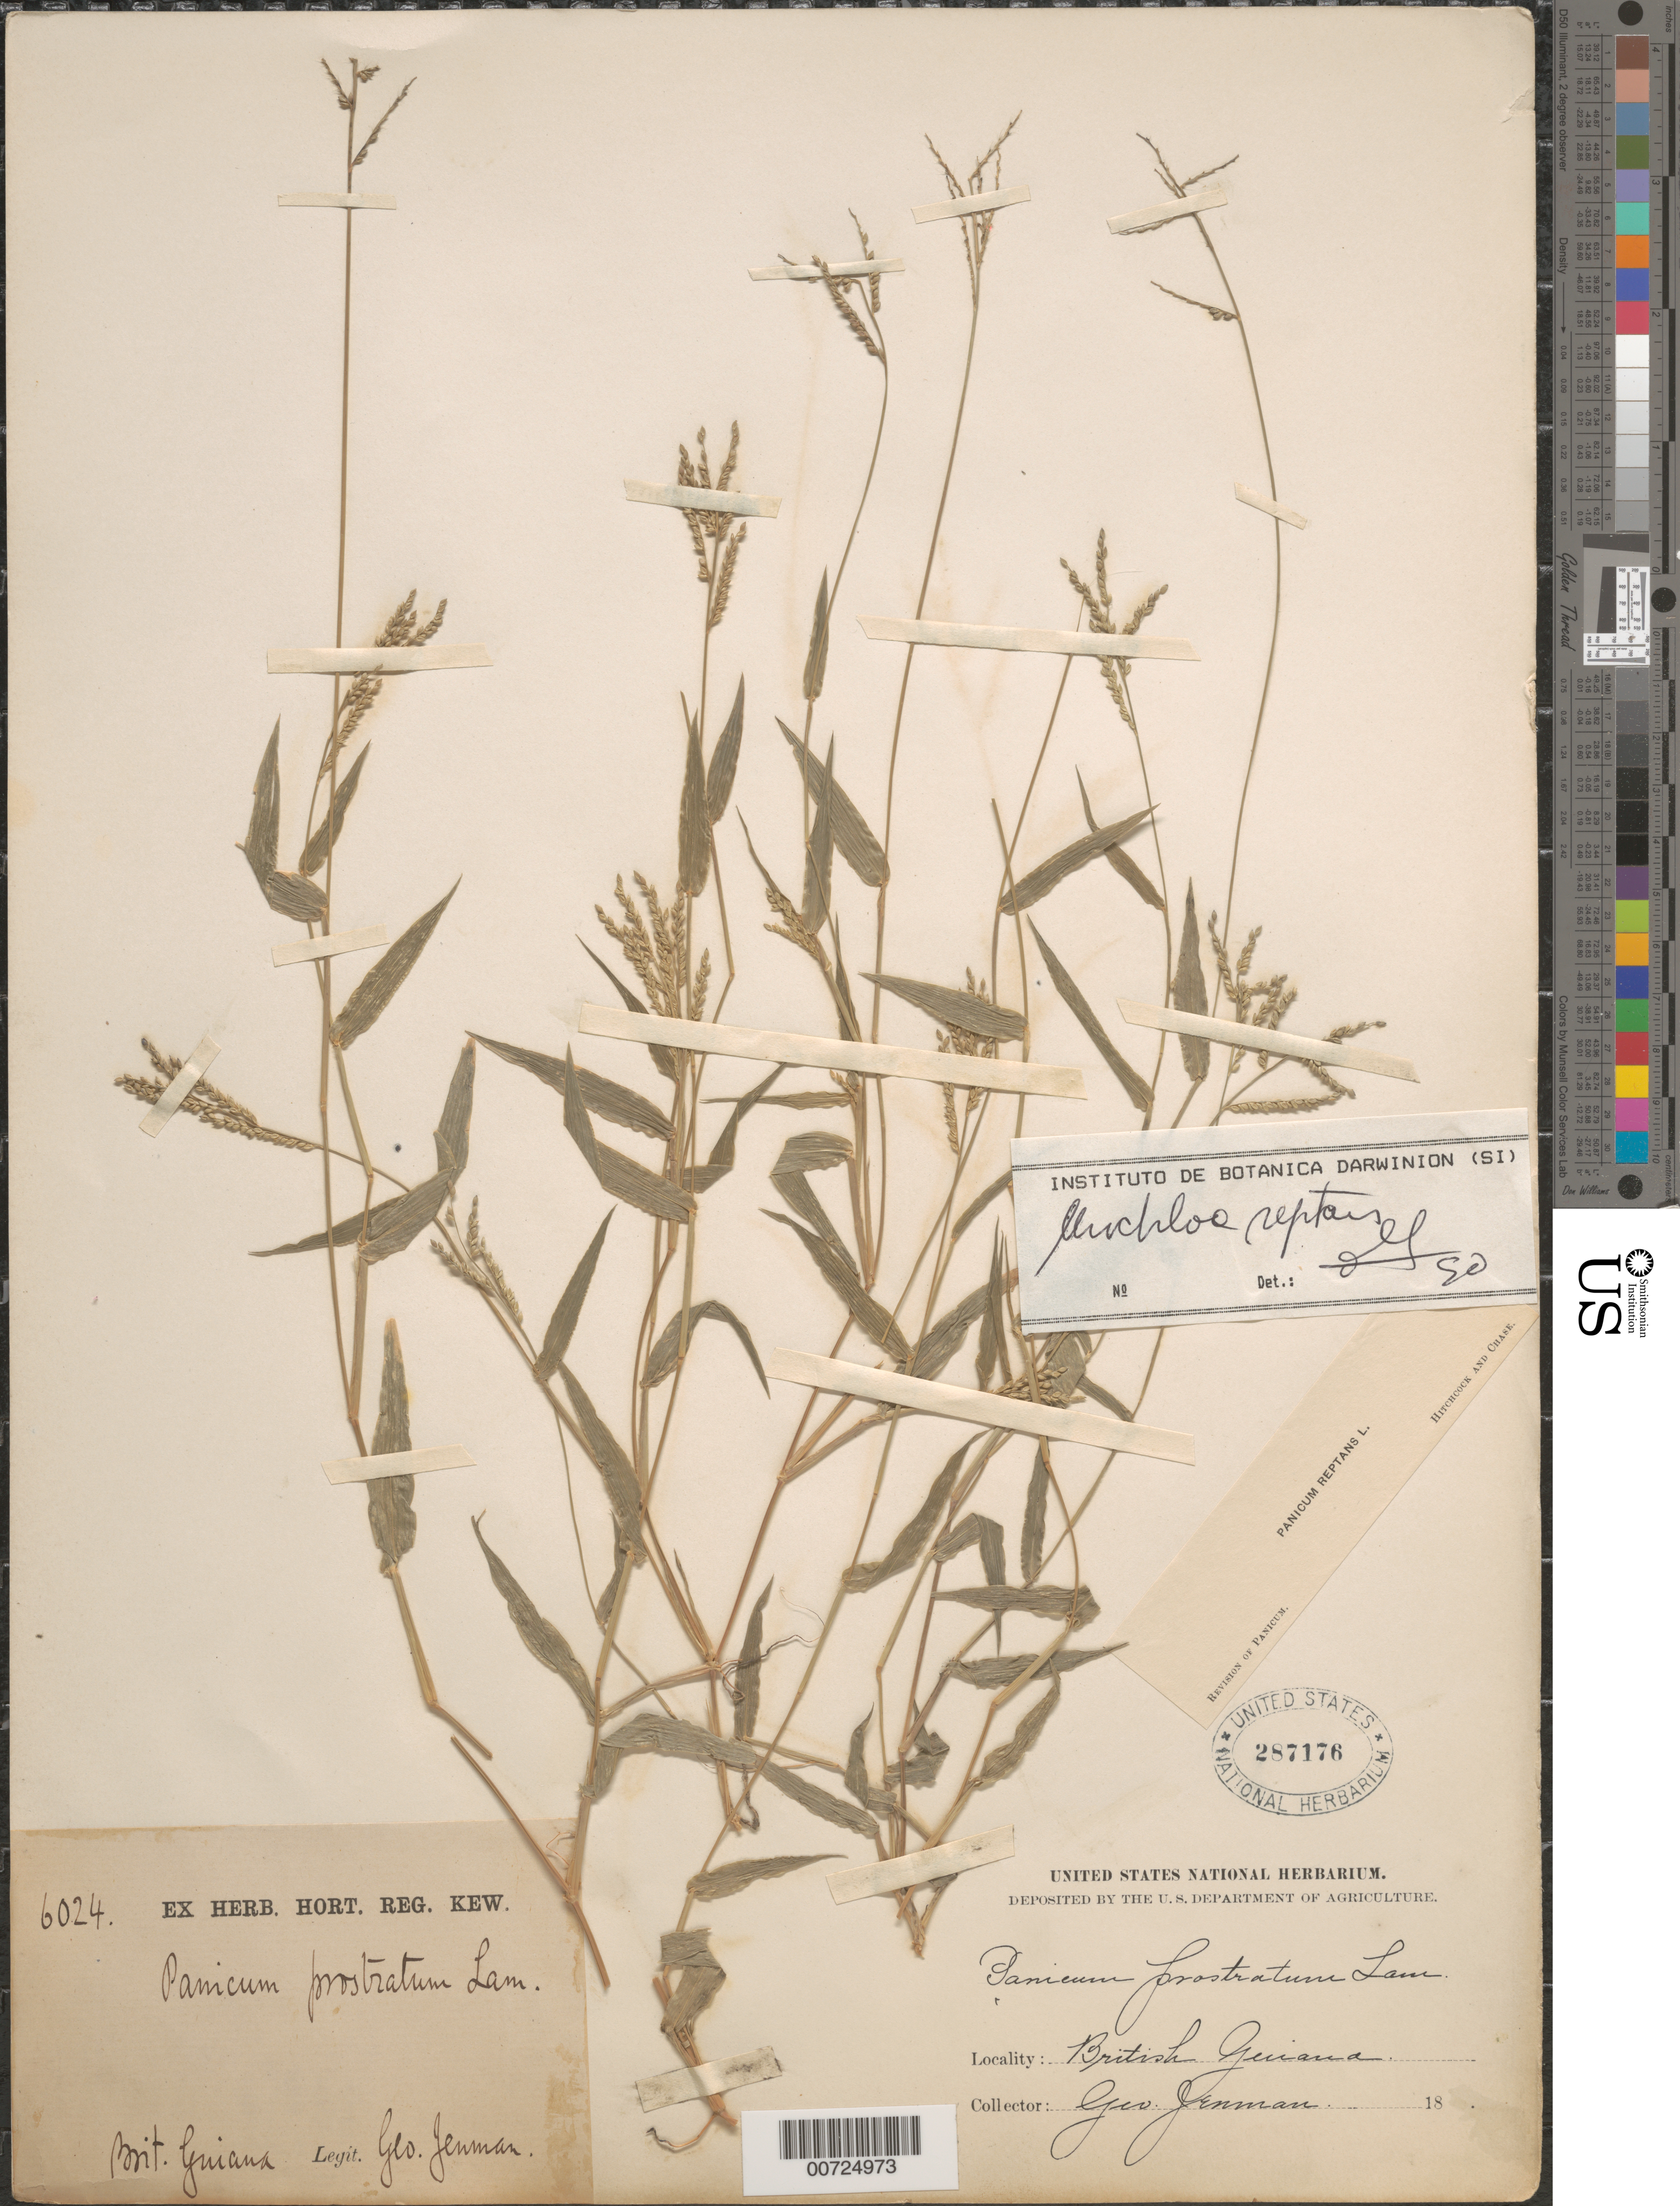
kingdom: Plantae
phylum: Tracheophyta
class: Liliopsida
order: Poales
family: Poaceae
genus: Urochloa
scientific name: Urochloa reptans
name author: (L.) Stapf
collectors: G. S. Jenman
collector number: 6024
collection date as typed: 18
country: Guyana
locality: British Guiana.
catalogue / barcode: US 287176